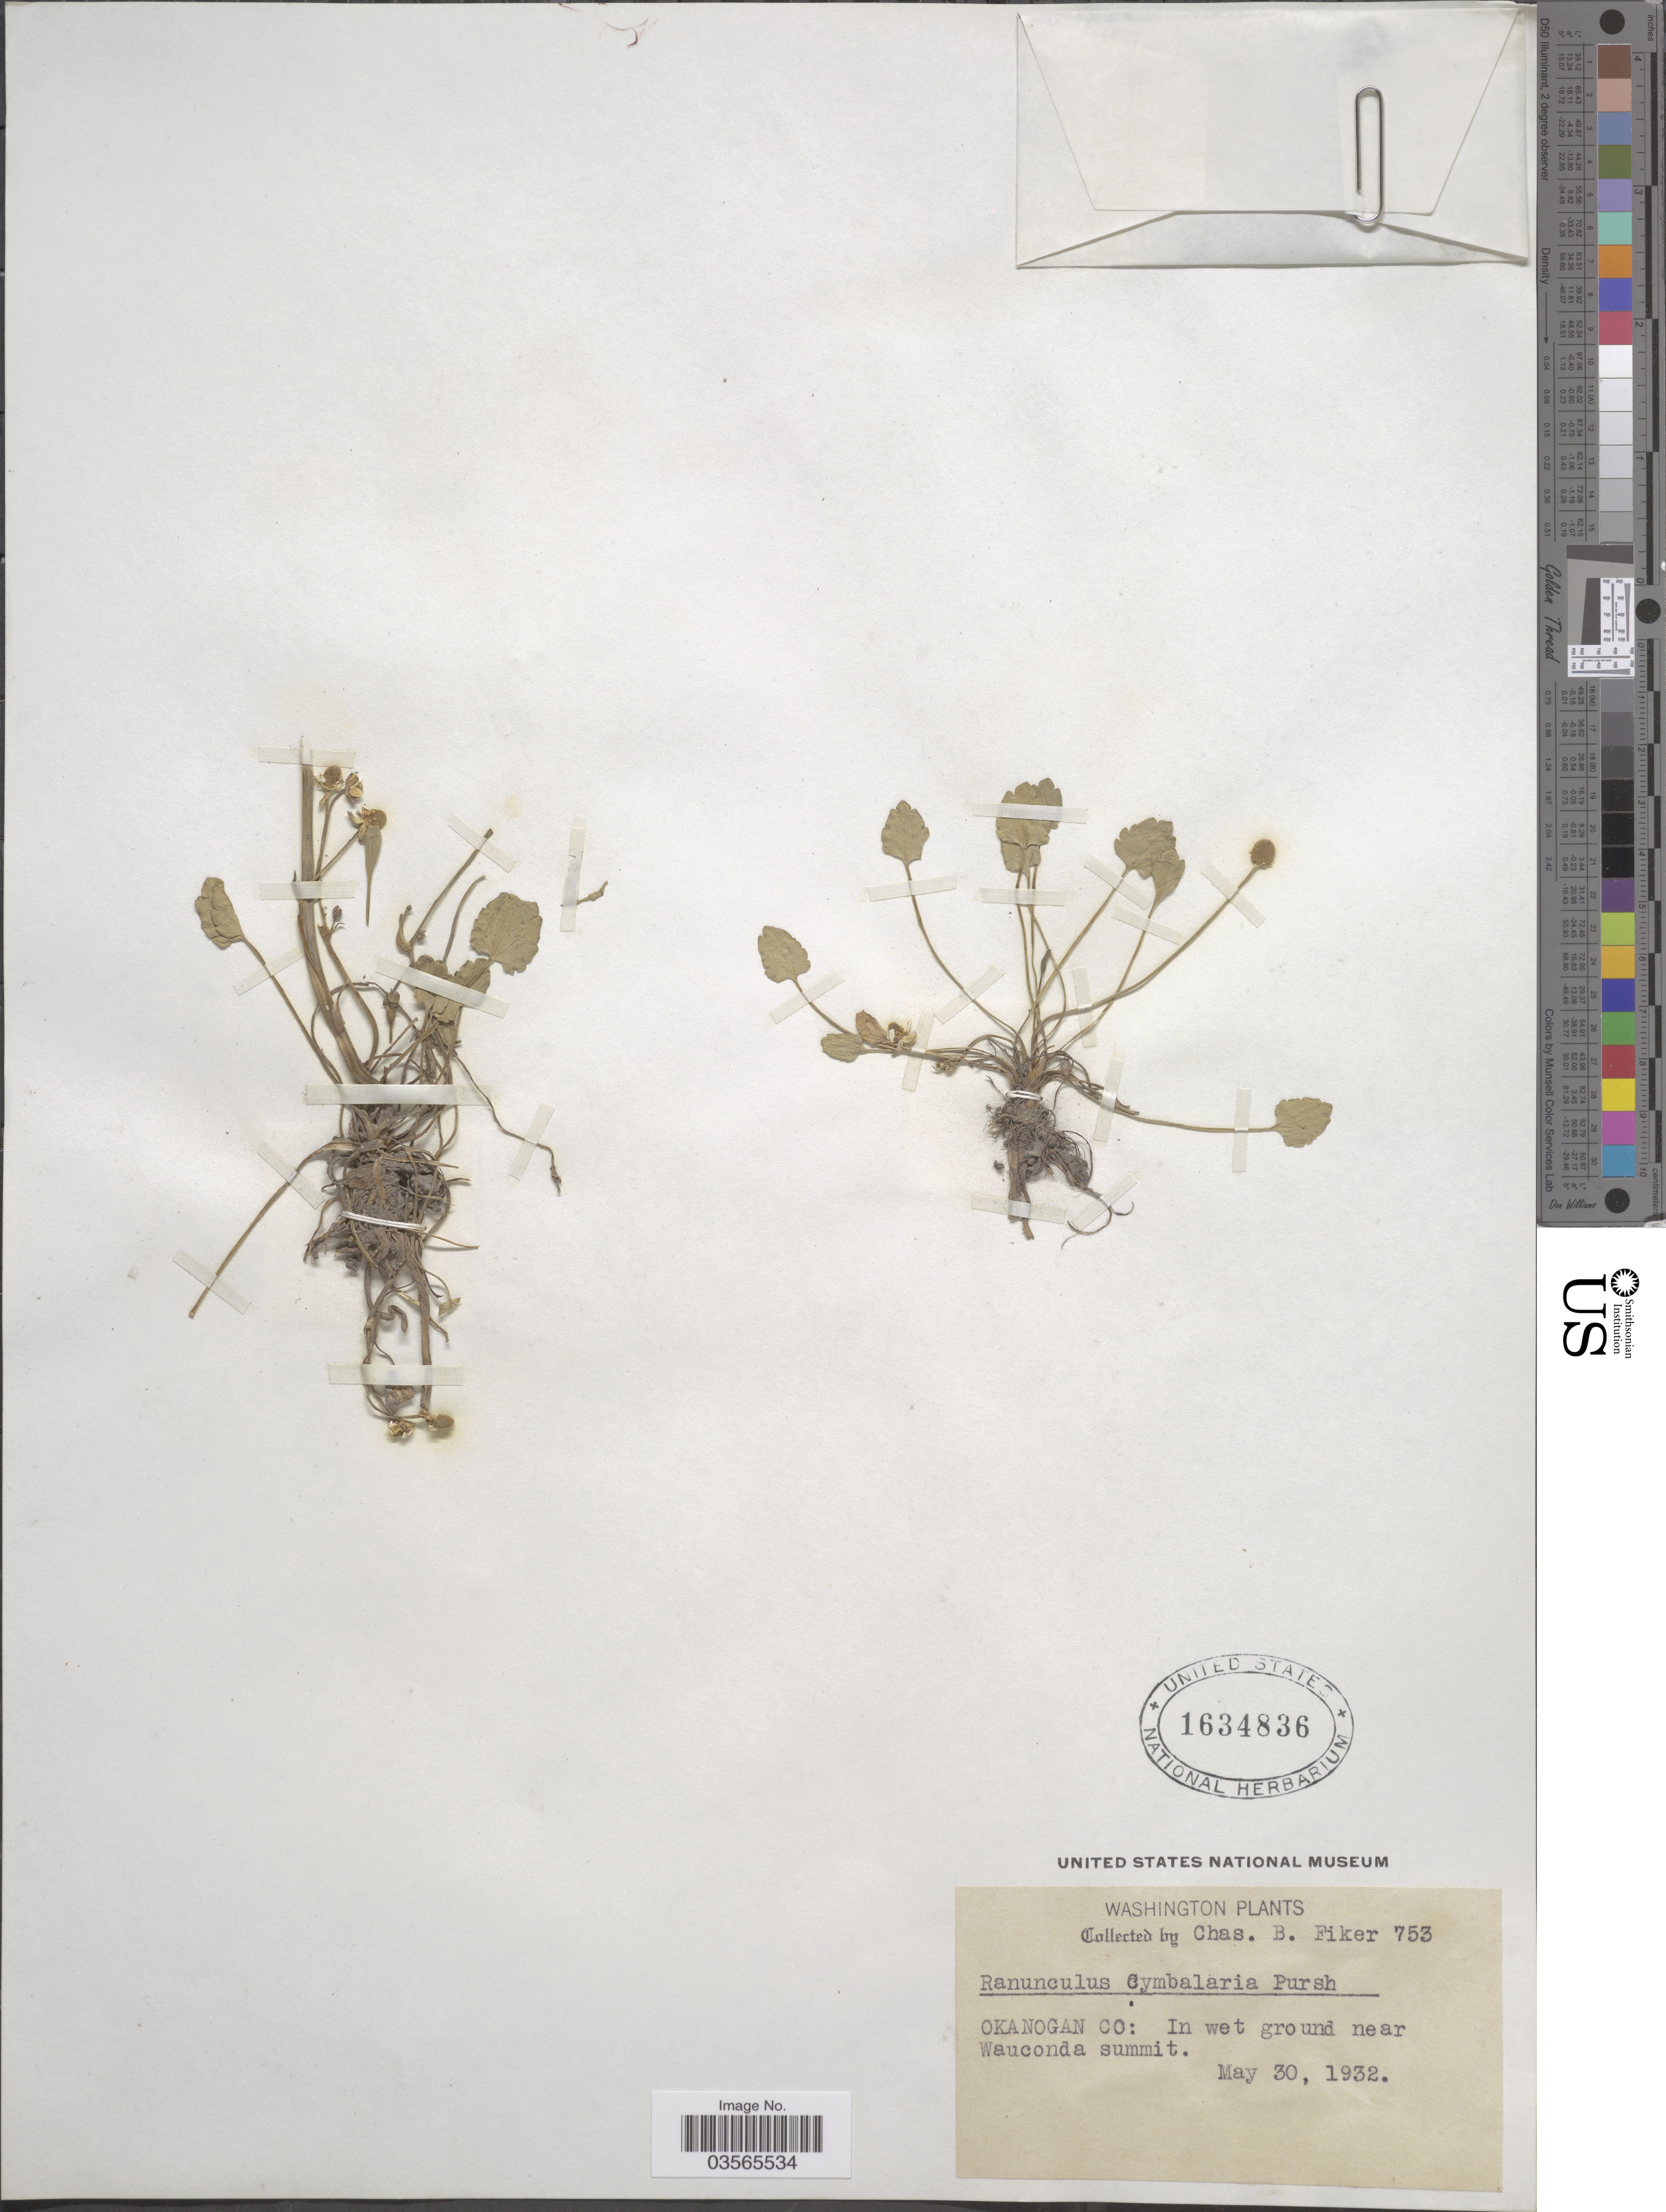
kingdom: Plantae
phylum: Tracheophyta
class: Magnoliopsida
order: Ranunculales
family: Ranunculaceae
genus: Halerpestes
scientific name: Halerpestes cymbalaria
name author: (Pursh) Greene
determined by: Strong, M. T., (US), Smithsonian Institution - National Museum of Natural History (UNITED STATES)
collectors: C. Fiker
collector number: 753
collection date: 1932-05-30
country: United States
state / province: Washington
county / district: Okanogan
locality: Okanogan Co: In wet ground near Wauconda summit.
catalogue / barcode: US 1634836